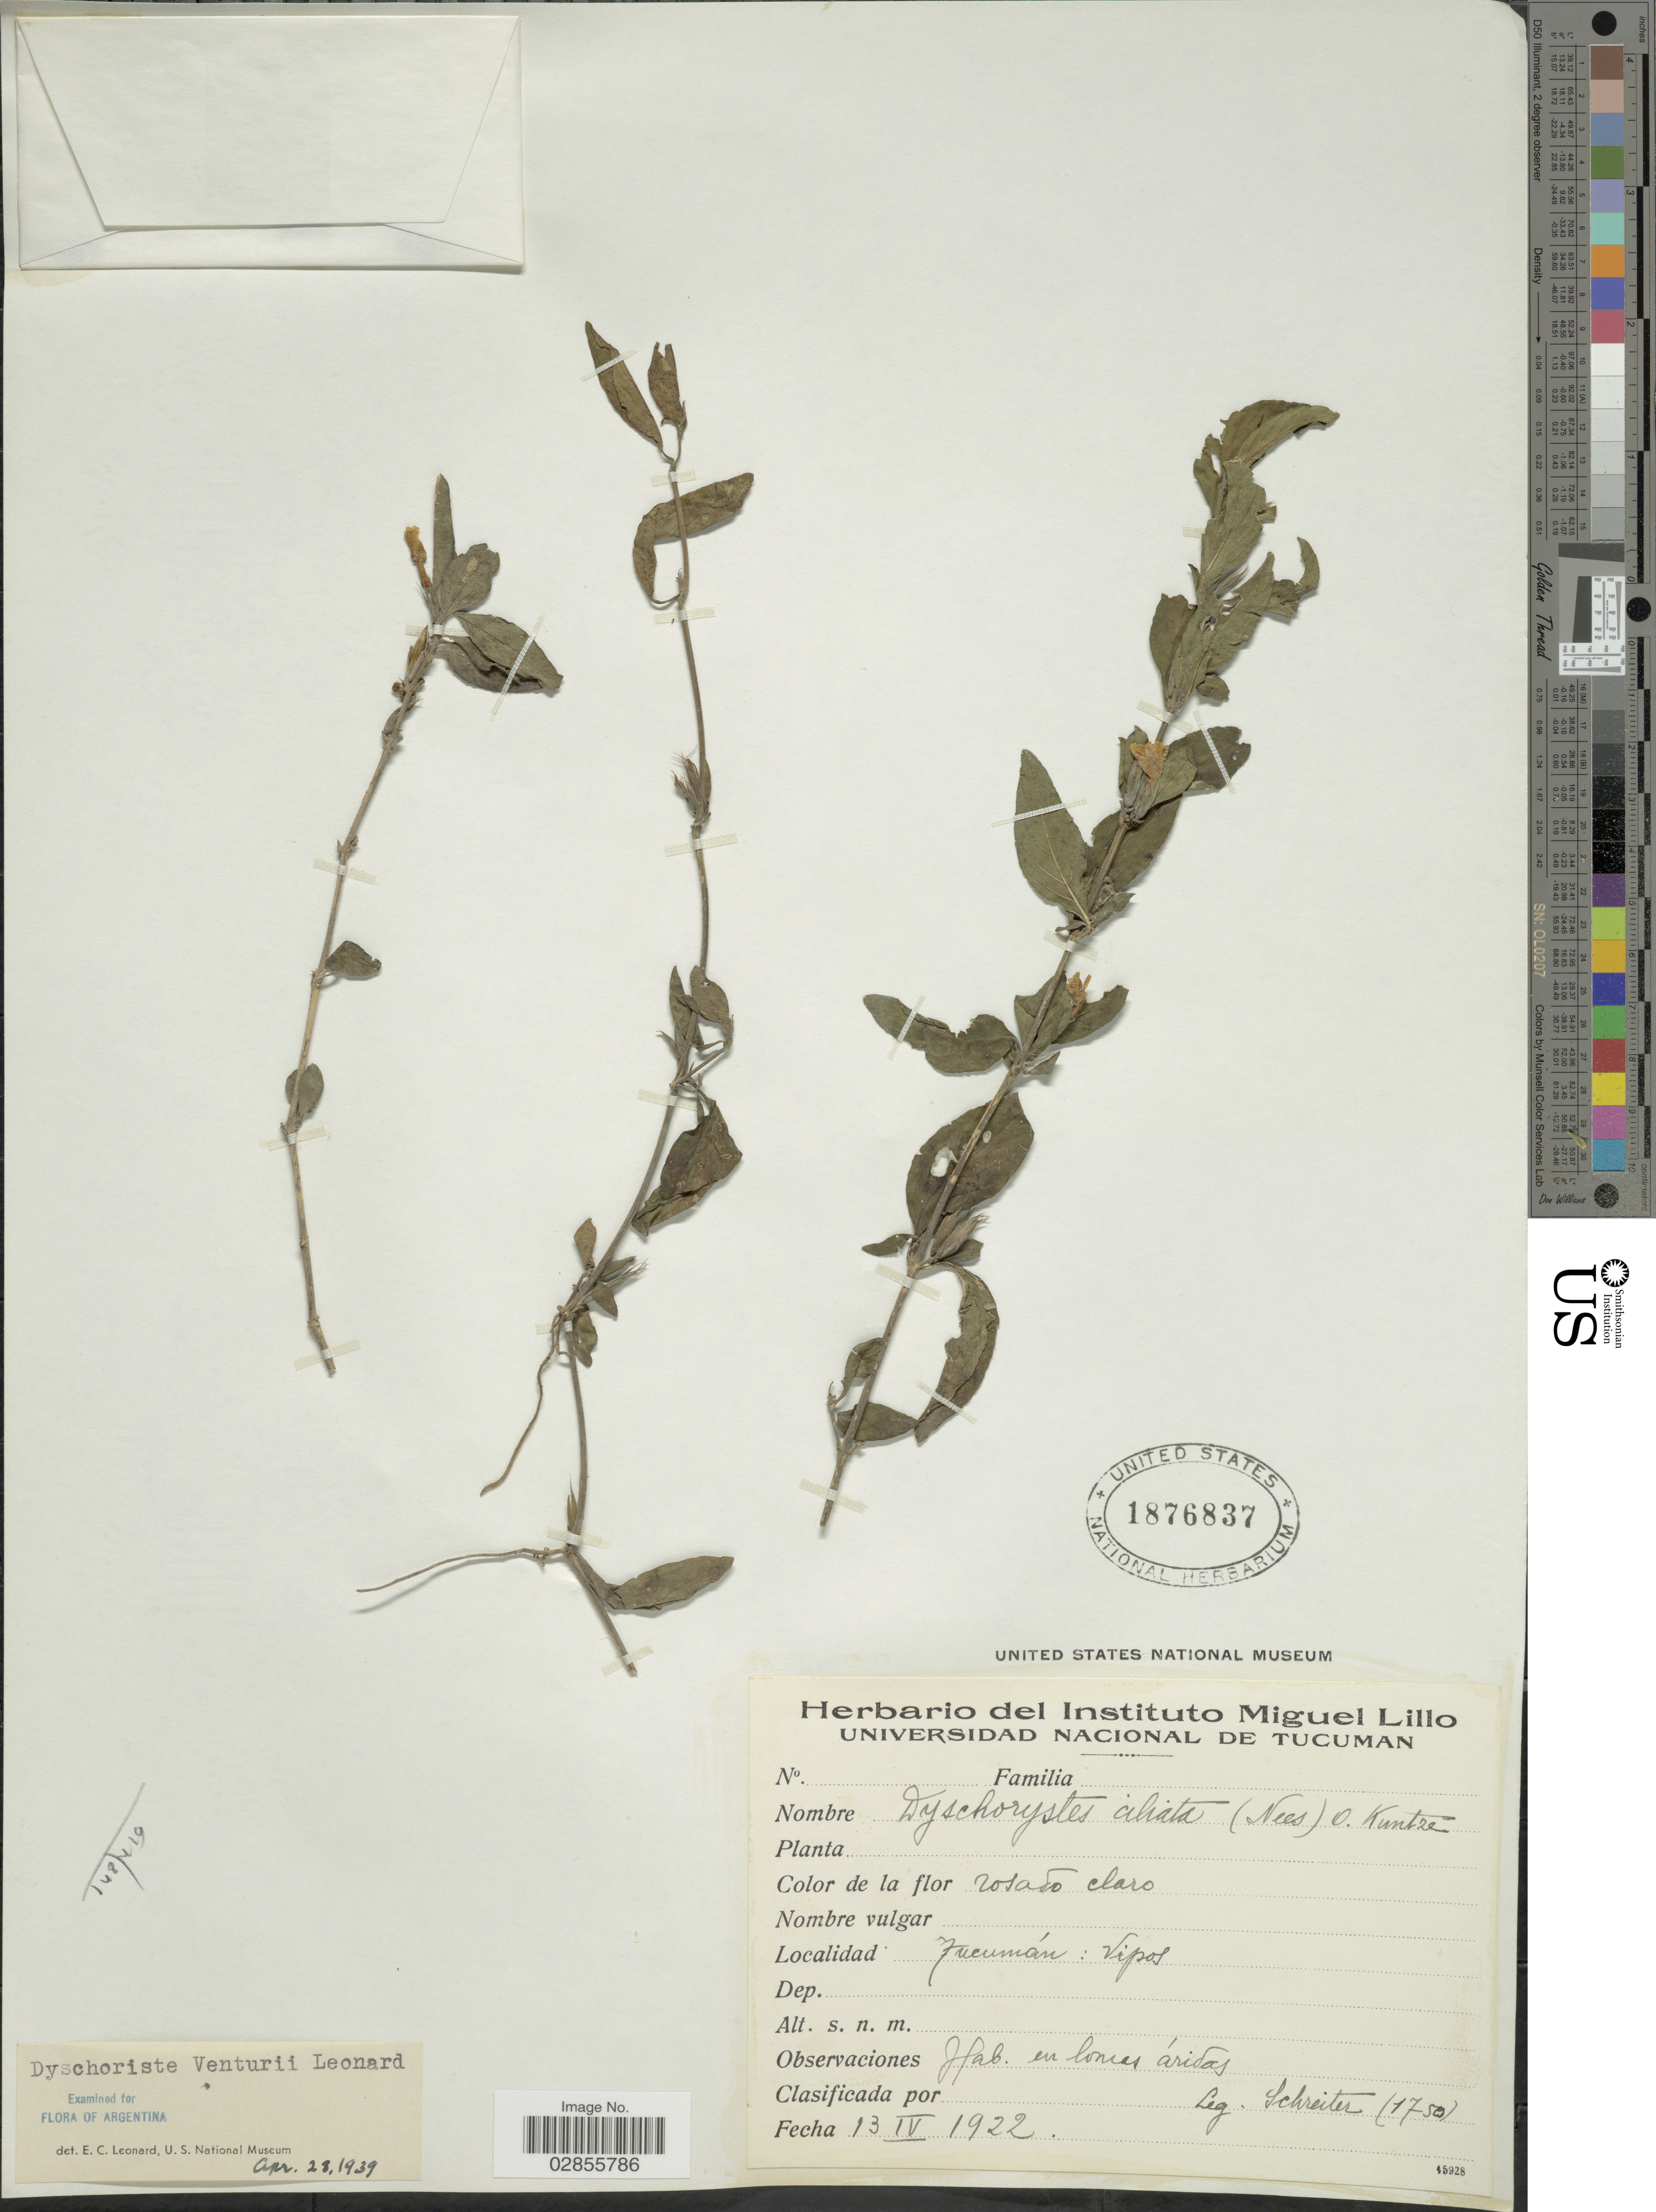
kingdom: Plantae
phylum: Tracheophyta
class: Magnoliopsida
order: Lamiales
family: Acanthaceae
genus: Dyschoriste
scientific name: Dyschoriste venturii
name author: Leonard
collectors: -. Schreiter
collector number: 1750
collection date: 1922-04-13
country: Argentina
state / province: Tucuman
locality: Vipos.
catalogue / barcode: US 1876837